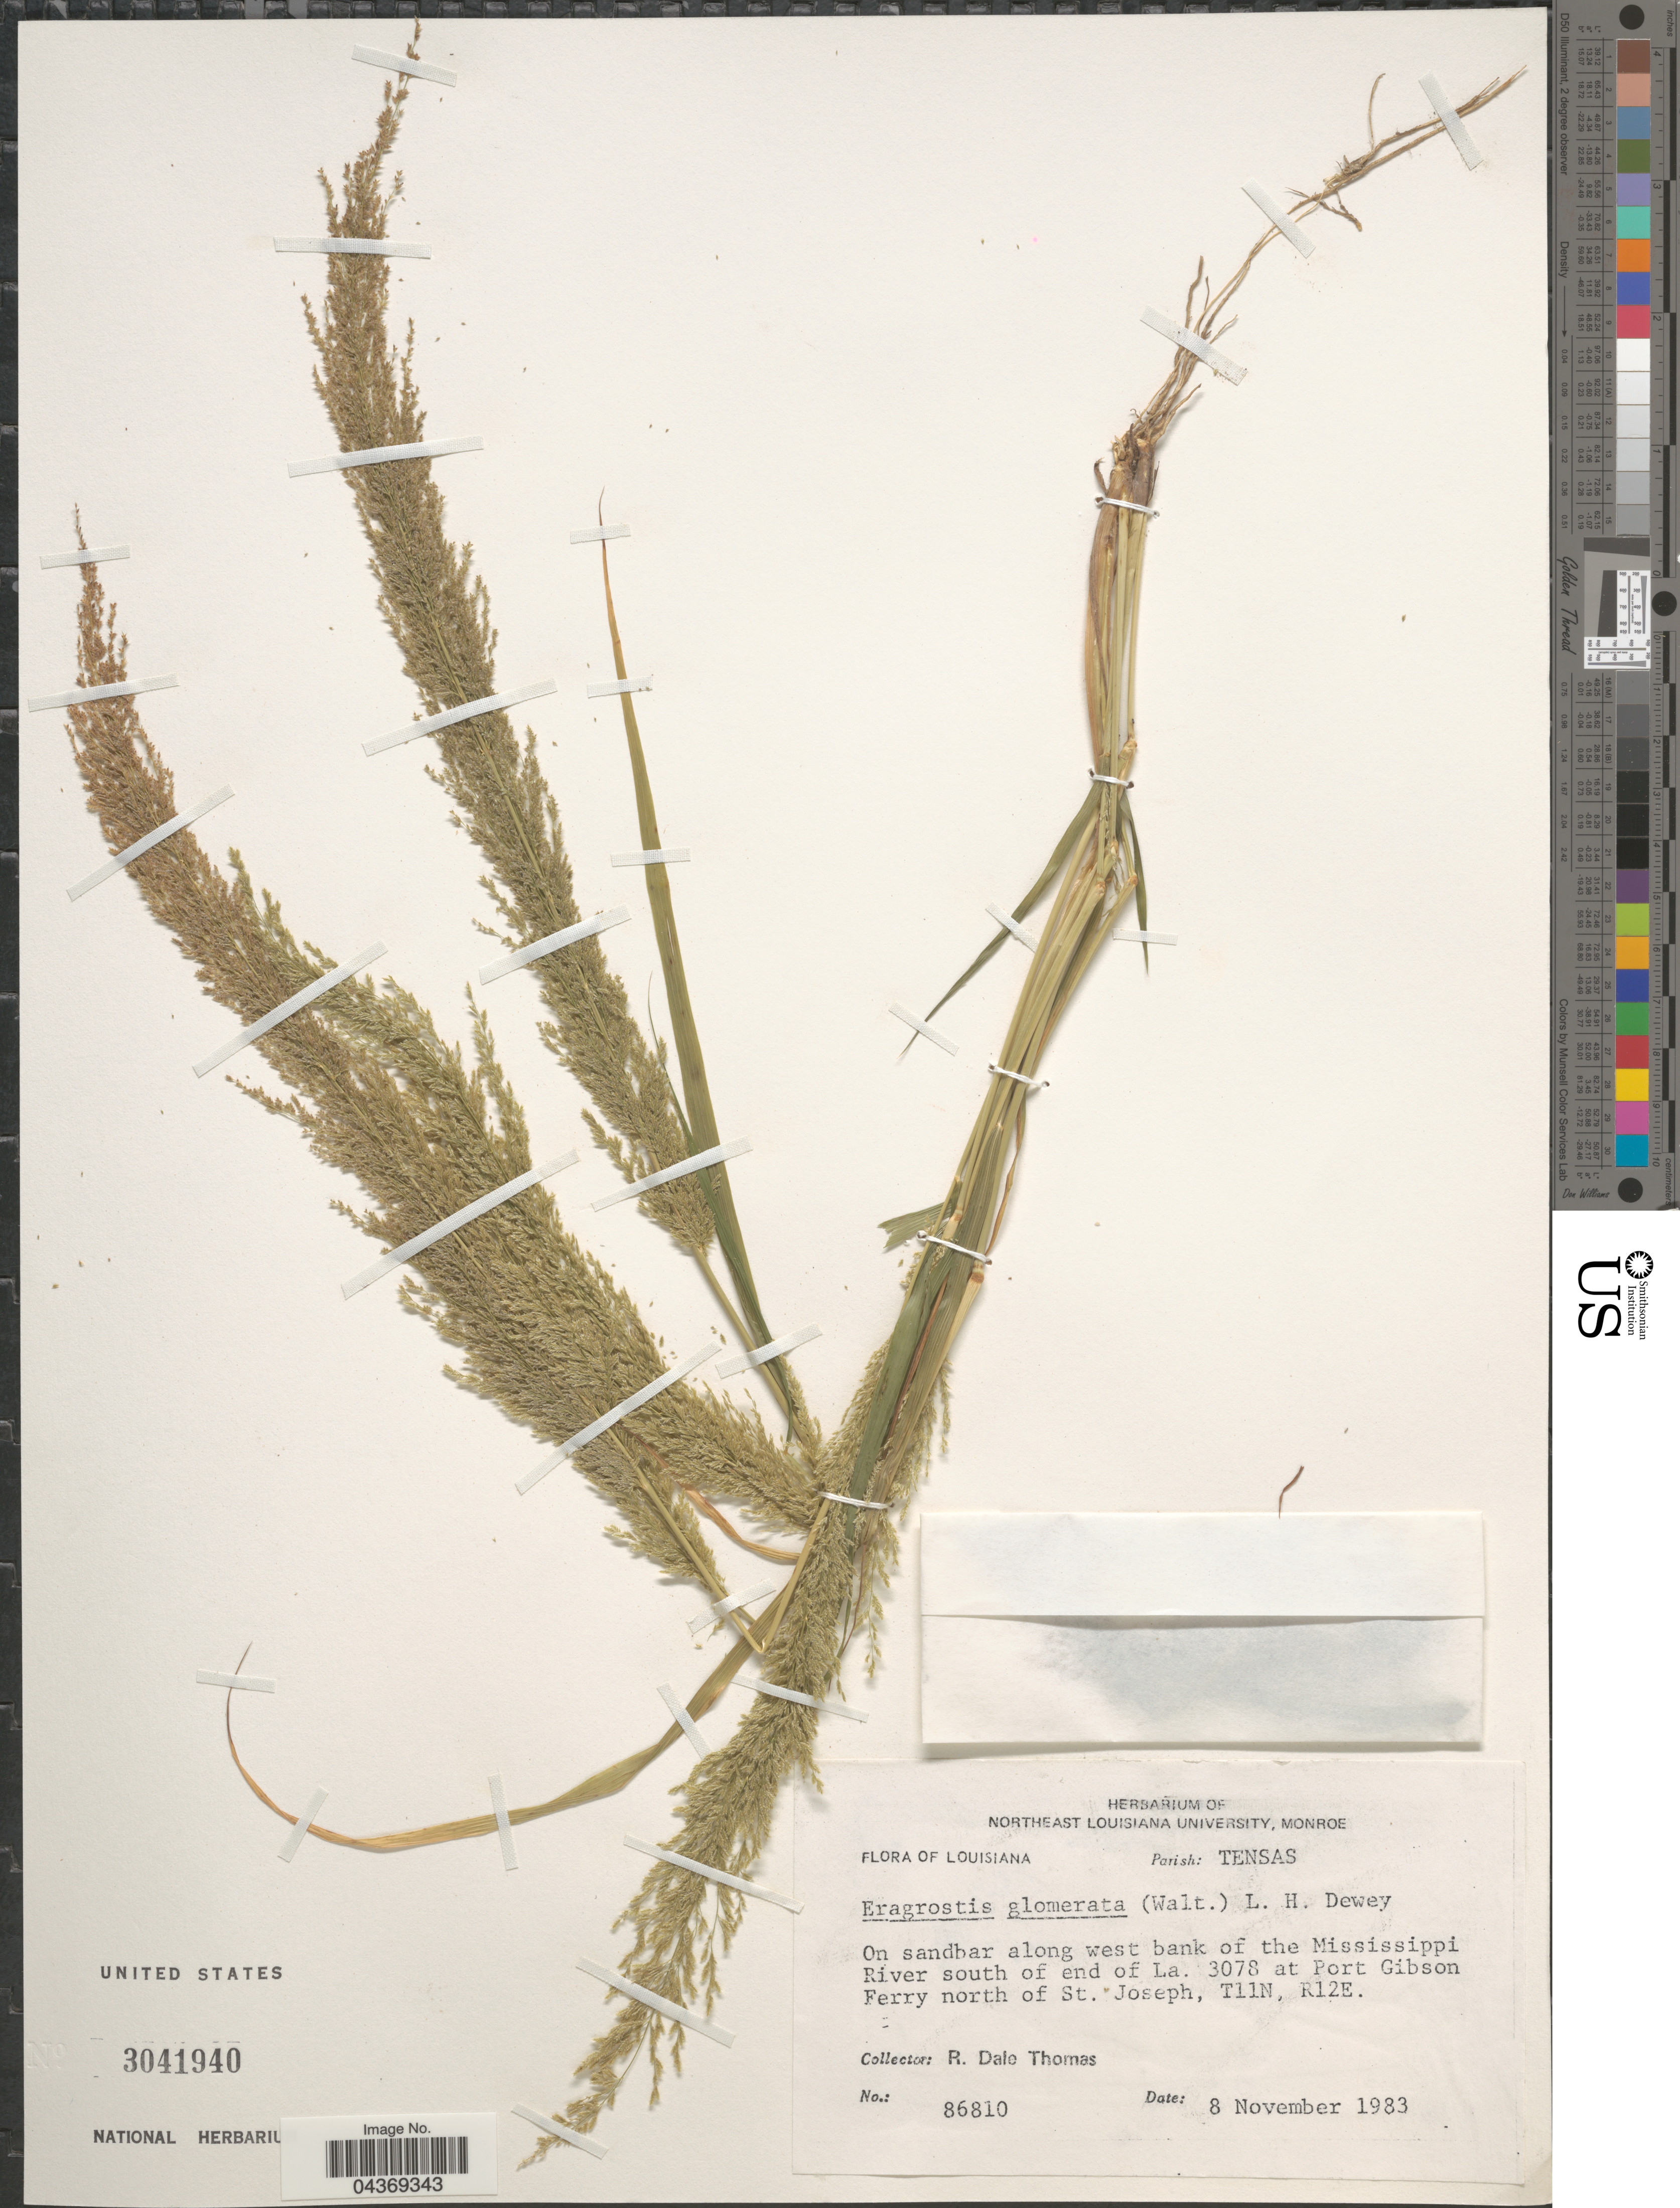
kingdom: Plantae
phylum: Tracheophyta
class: Liliopsida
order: Poales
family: Poaceae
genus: Eragrostis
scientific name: Eragrostis japonica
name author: (Thunb.) Trin.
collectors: R. Thomas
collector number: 86810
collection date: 1983-11-08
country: United States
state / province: Louisiana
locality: Parish: Tensas. On sandbar along west bank of the Mississippi River south of end of La. 3078 at Port Gibson Ferry north of St. Joseph, T11N, R12E.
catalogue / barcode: US 3041940